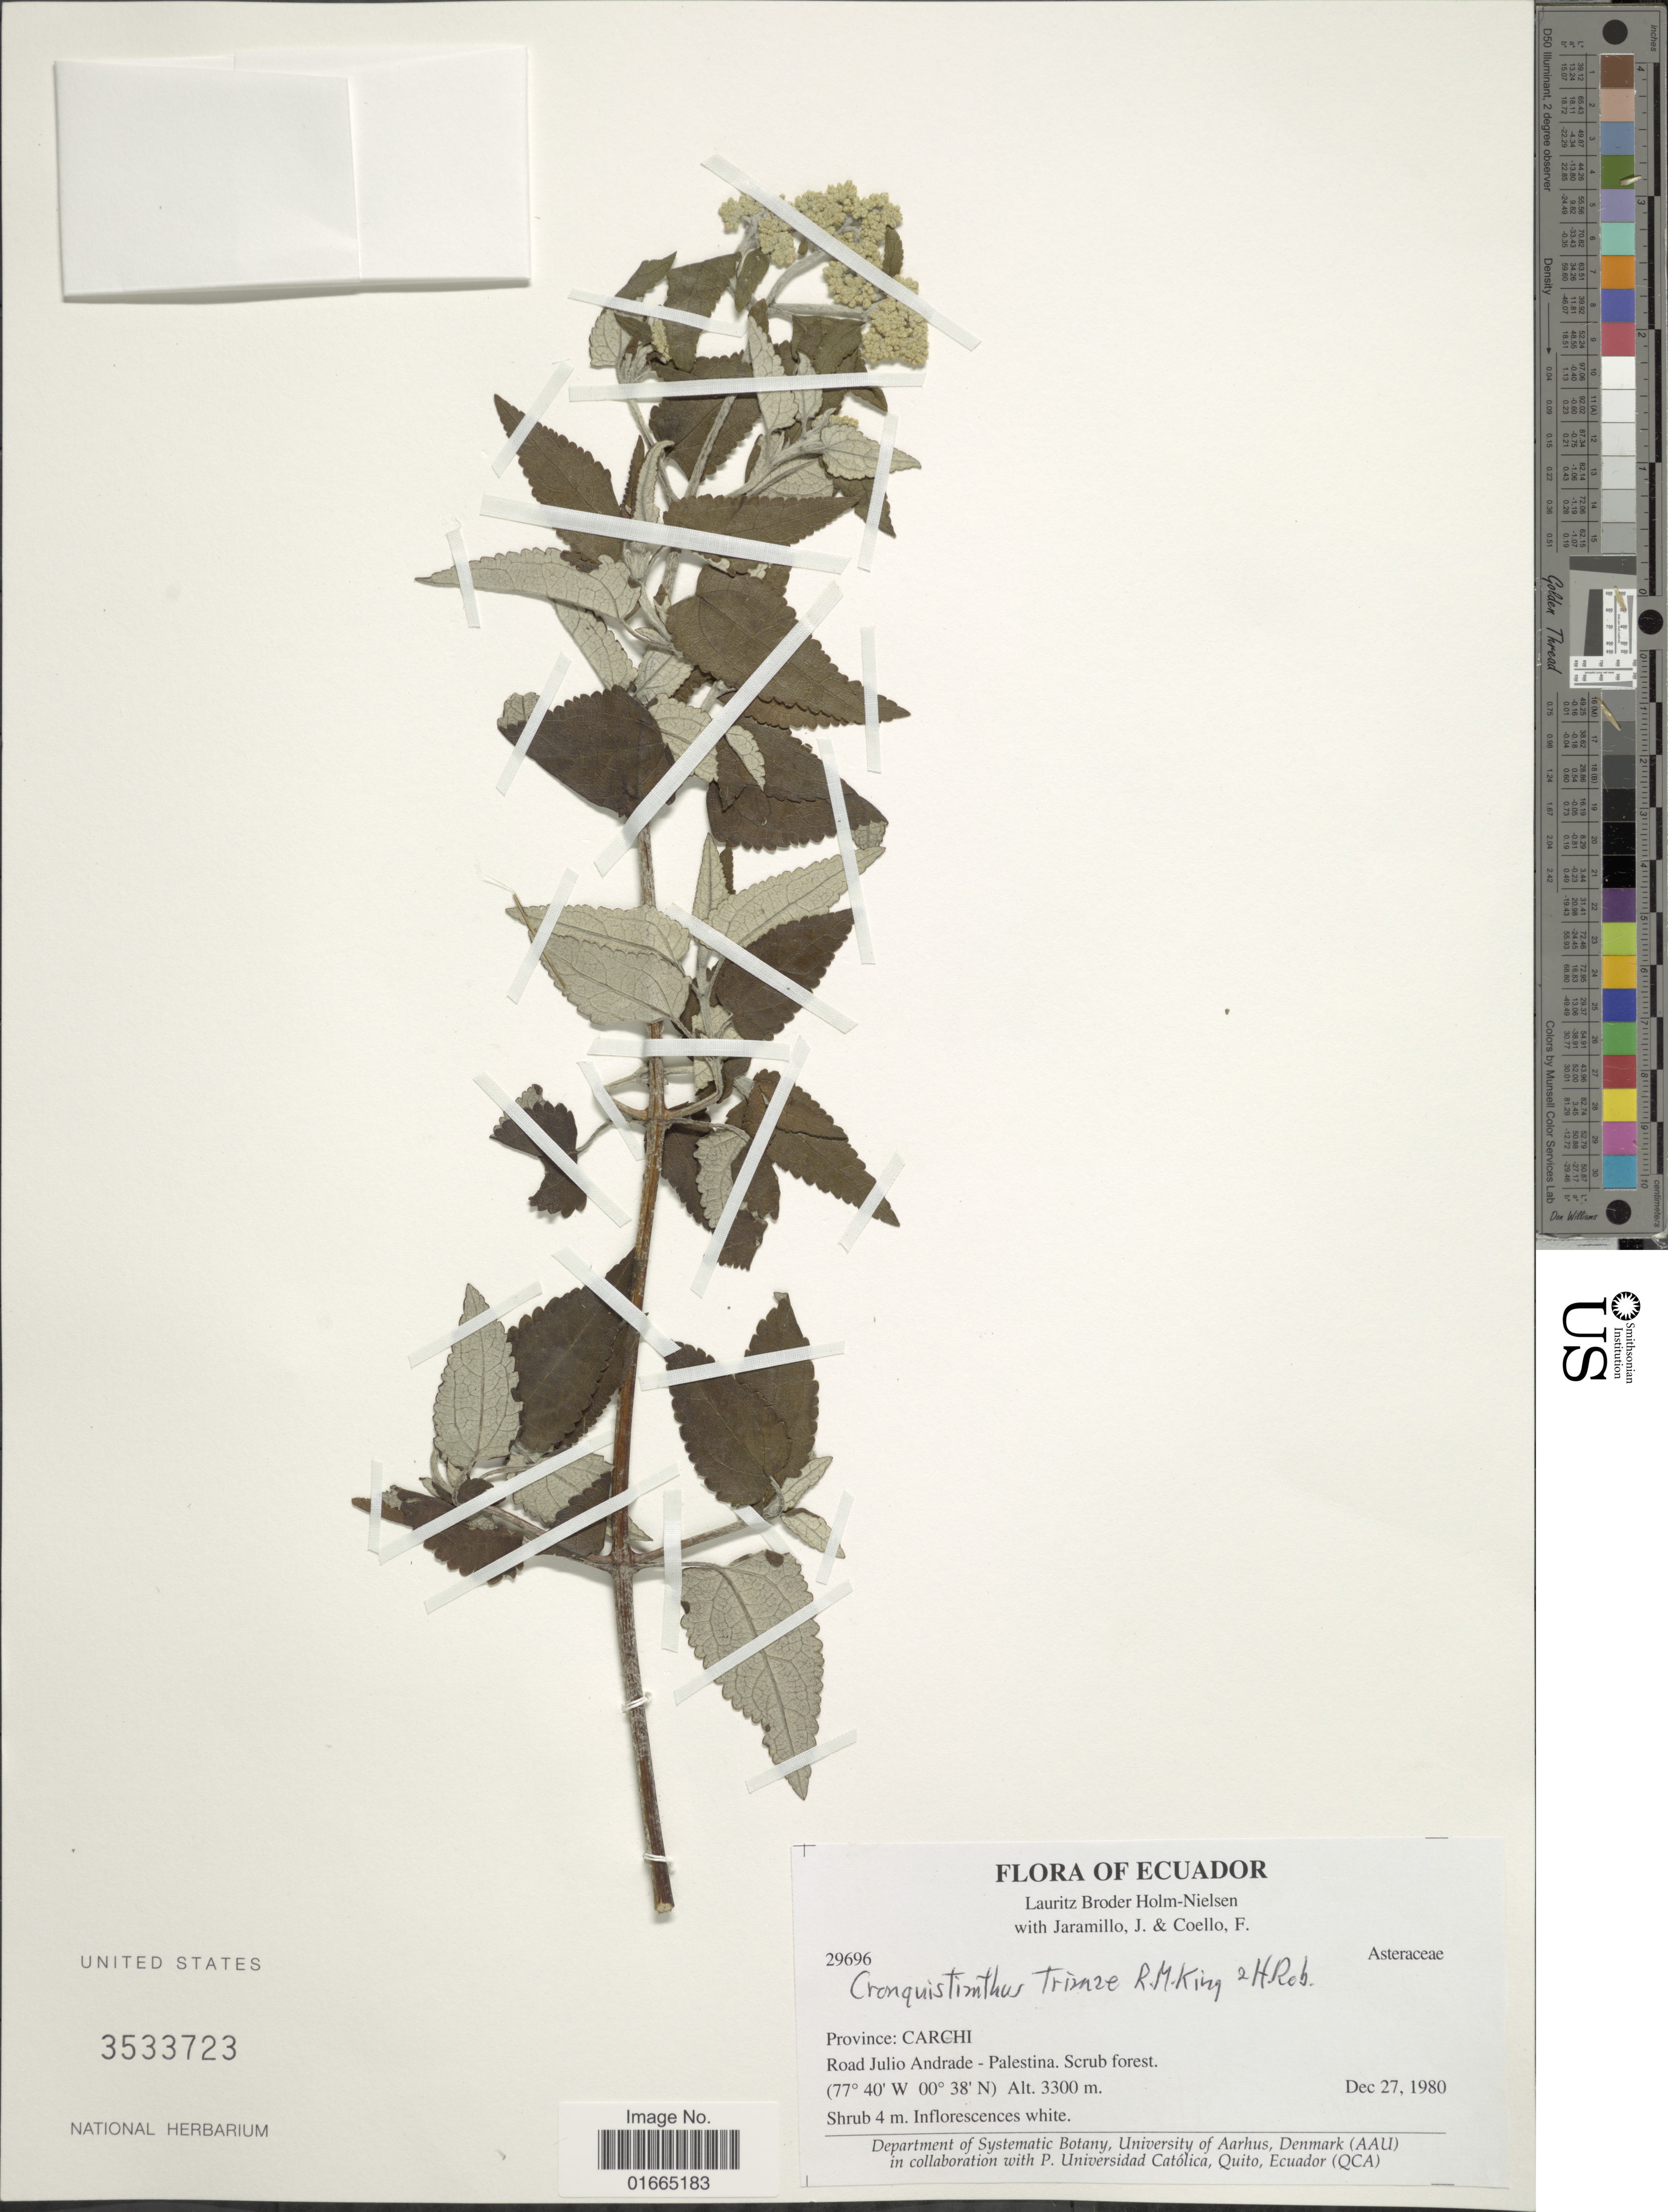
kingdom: Plantae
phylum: Tracheophyta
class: Magnoliopsida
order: Asterales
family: Asteraceae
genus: Cronquistianthus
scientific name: Cronquistianthus trianae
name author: R.M. King & H. Rob.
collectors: L. B. Holm-Nielsen, J. Jaramillo & F. Coello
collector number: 29696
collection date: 1980-12-27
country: Ecuador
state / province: Carchi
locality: Province: Carchi. Road Julio Andrade - Palestina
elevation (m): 3300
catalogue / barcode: US 3533723